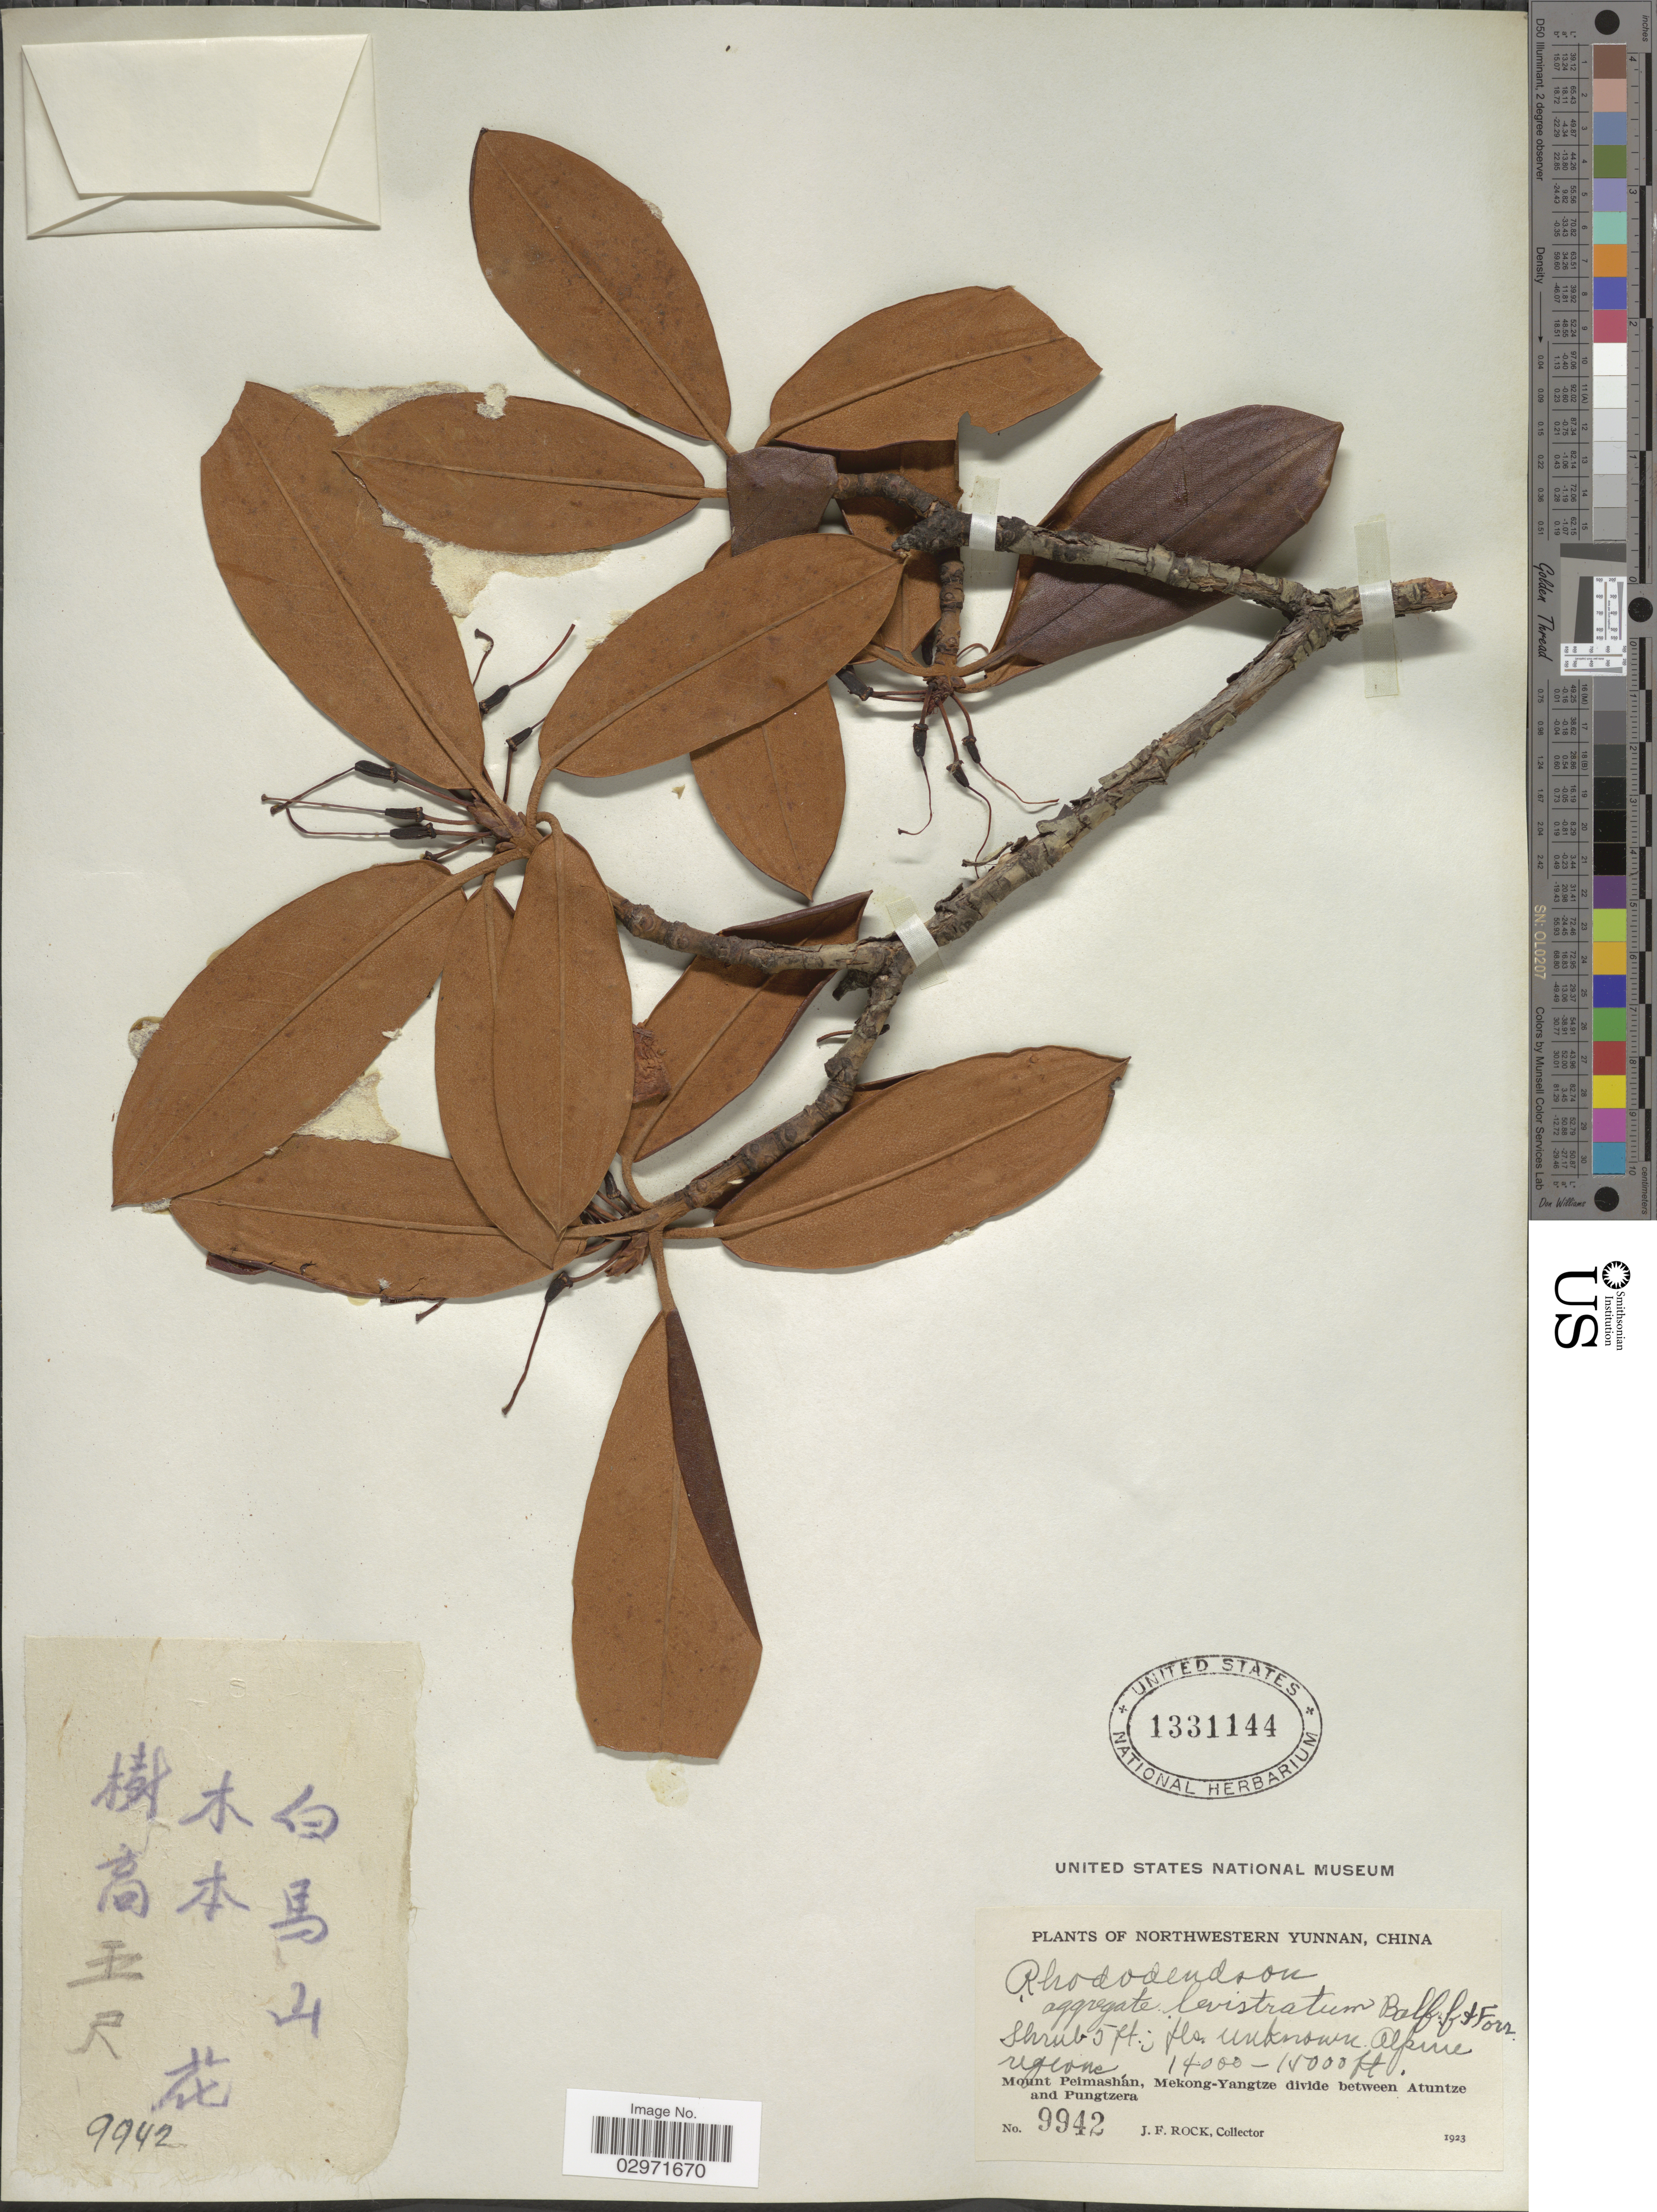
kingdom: Plantae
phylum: Tracheophyta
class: Magnoliopsida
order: Ericales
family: Ericaceae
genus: Rhododendron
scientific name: Rhododendron levistratum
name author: Balf. f. & Forrest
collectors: J. Rock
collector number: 9942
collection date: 1923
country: China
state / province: Yunnan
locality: Northwestern Yunnan. Mount Peimashan, Mekong-Yangtze divide between Atuntze and Pungtzera. Alpine regions.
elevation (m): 4267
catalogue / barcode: US 1331144